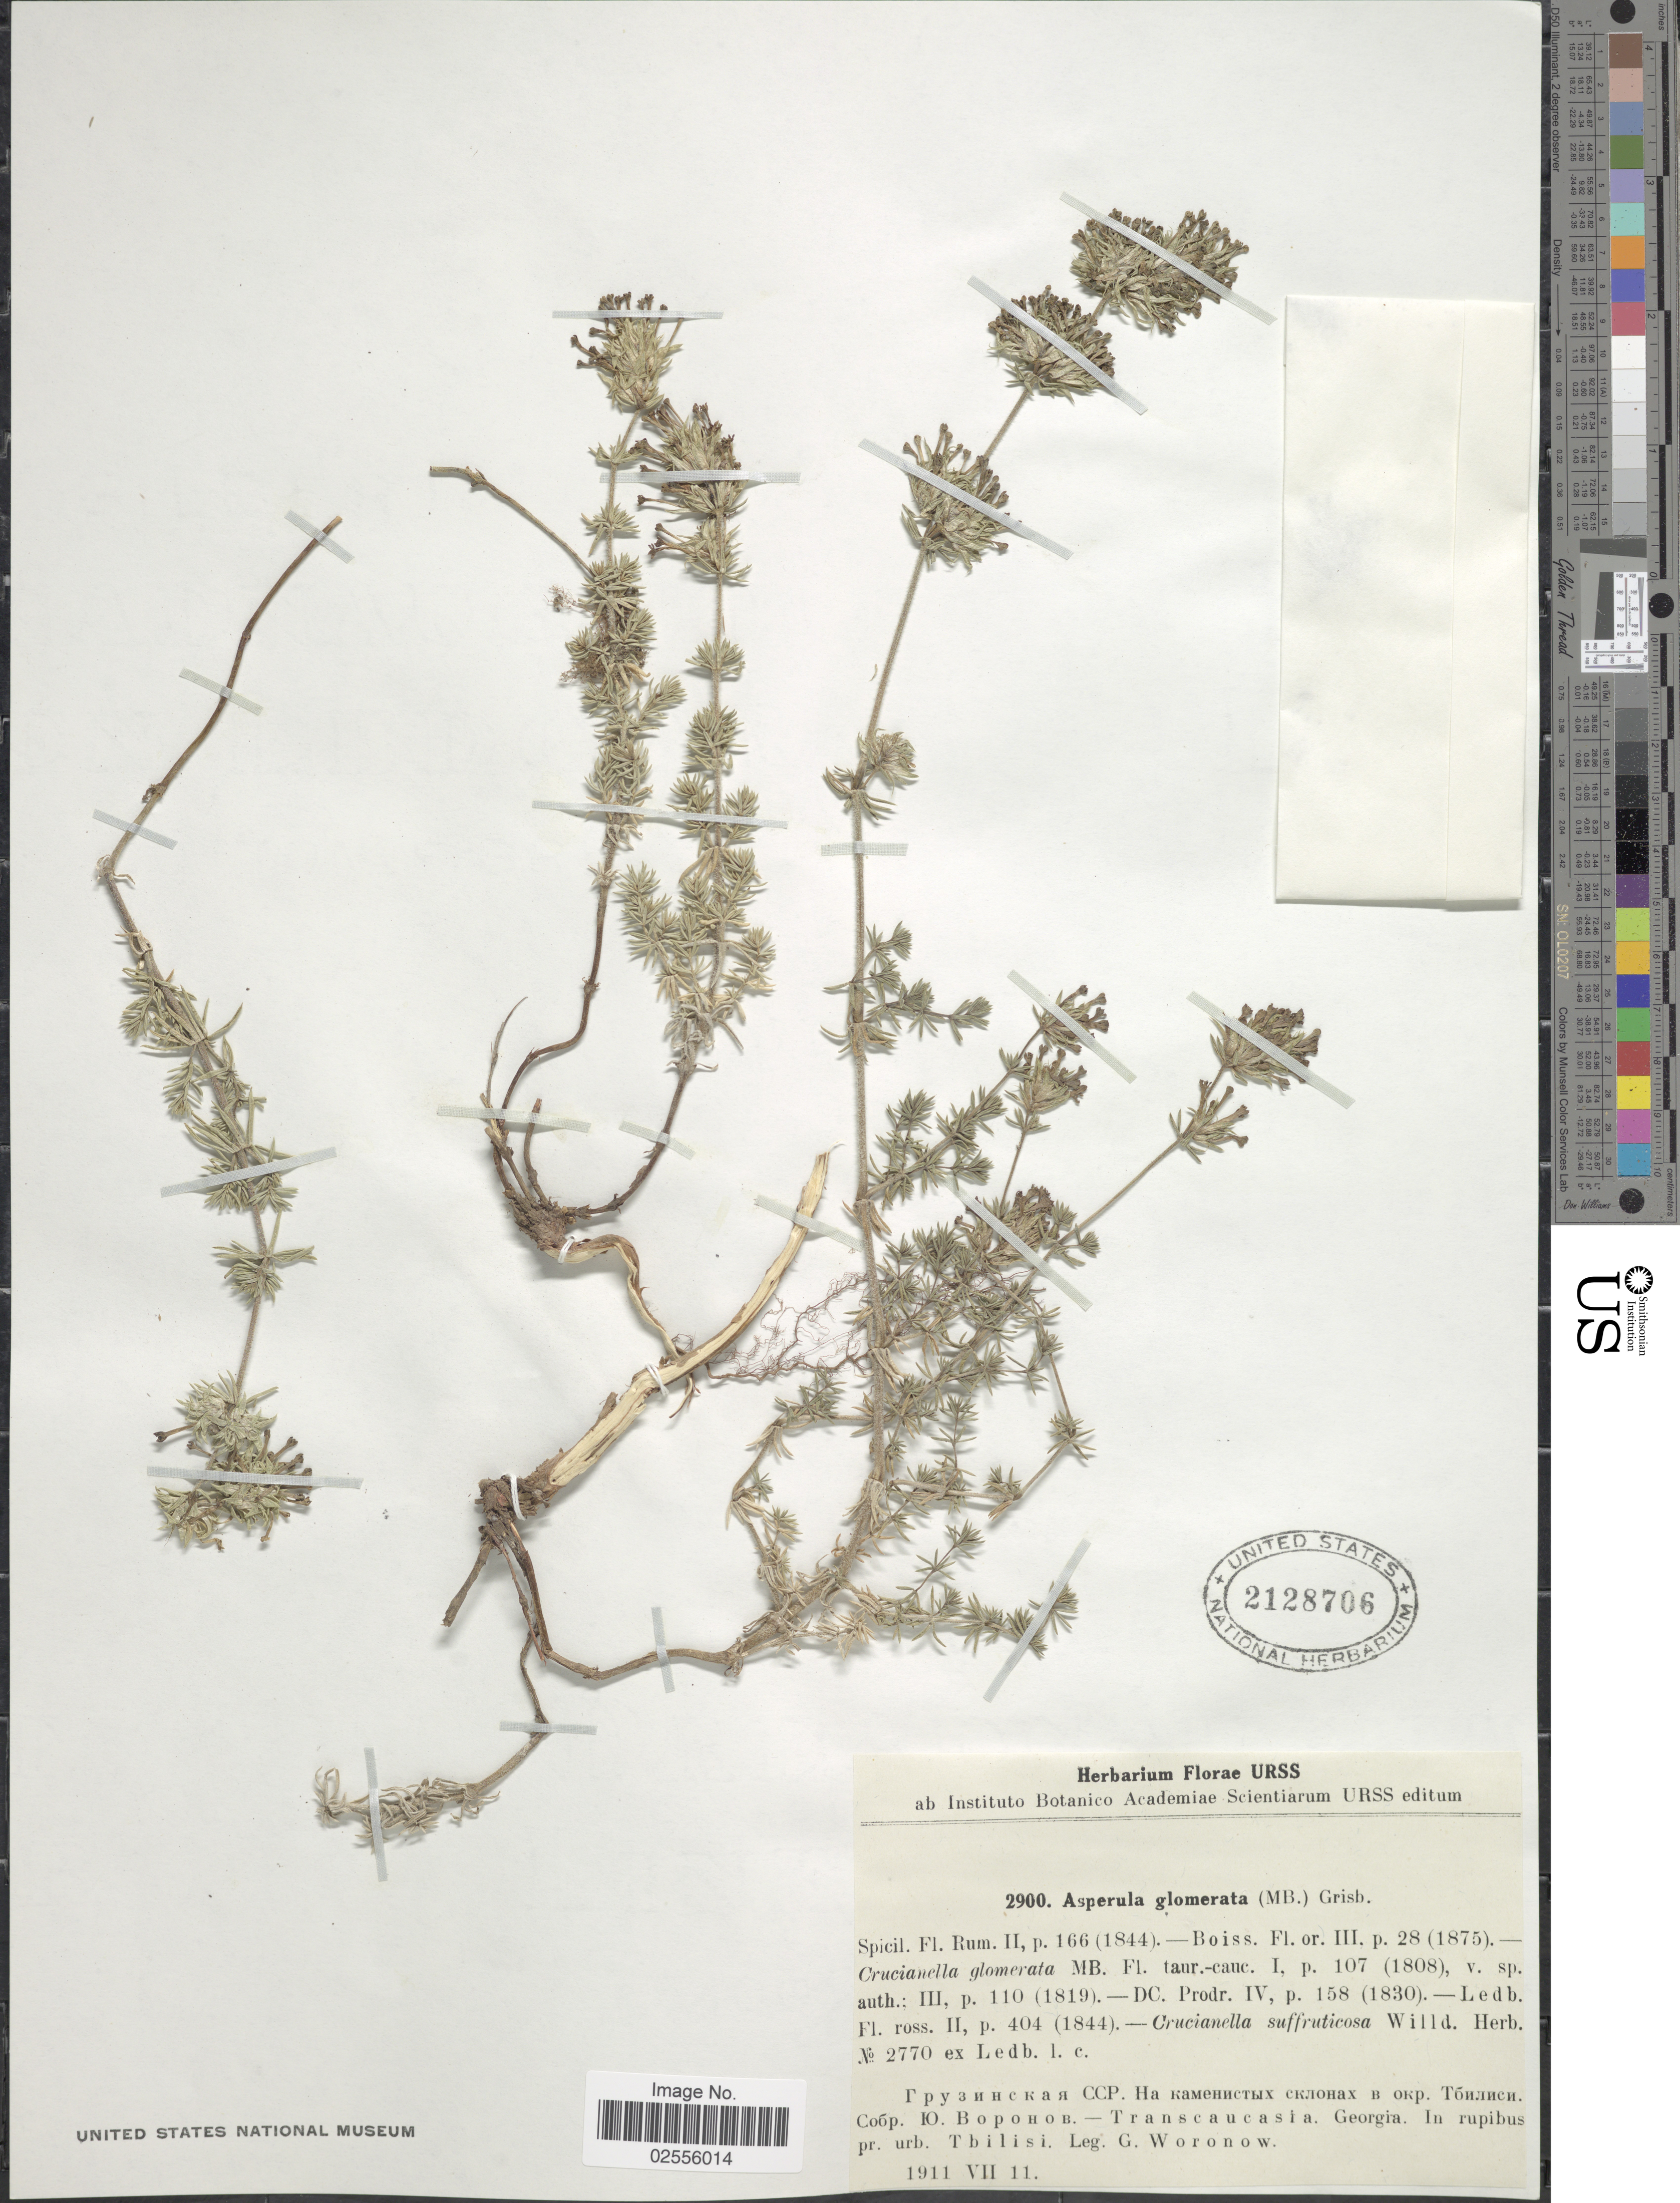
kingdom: Plantae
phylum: Tracheophyta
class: Magnoliopsida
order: Gentianales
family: Rubiaceae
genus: Asperula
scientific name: Asperula glomerata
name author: (M. Bieb.) Griseb.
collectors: G. Woronow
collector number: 2900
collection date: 1911-07-11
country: Georgia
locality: Transcaucasia, in rupibus pr. urb. Tbilisi.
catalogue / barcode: US 2128706